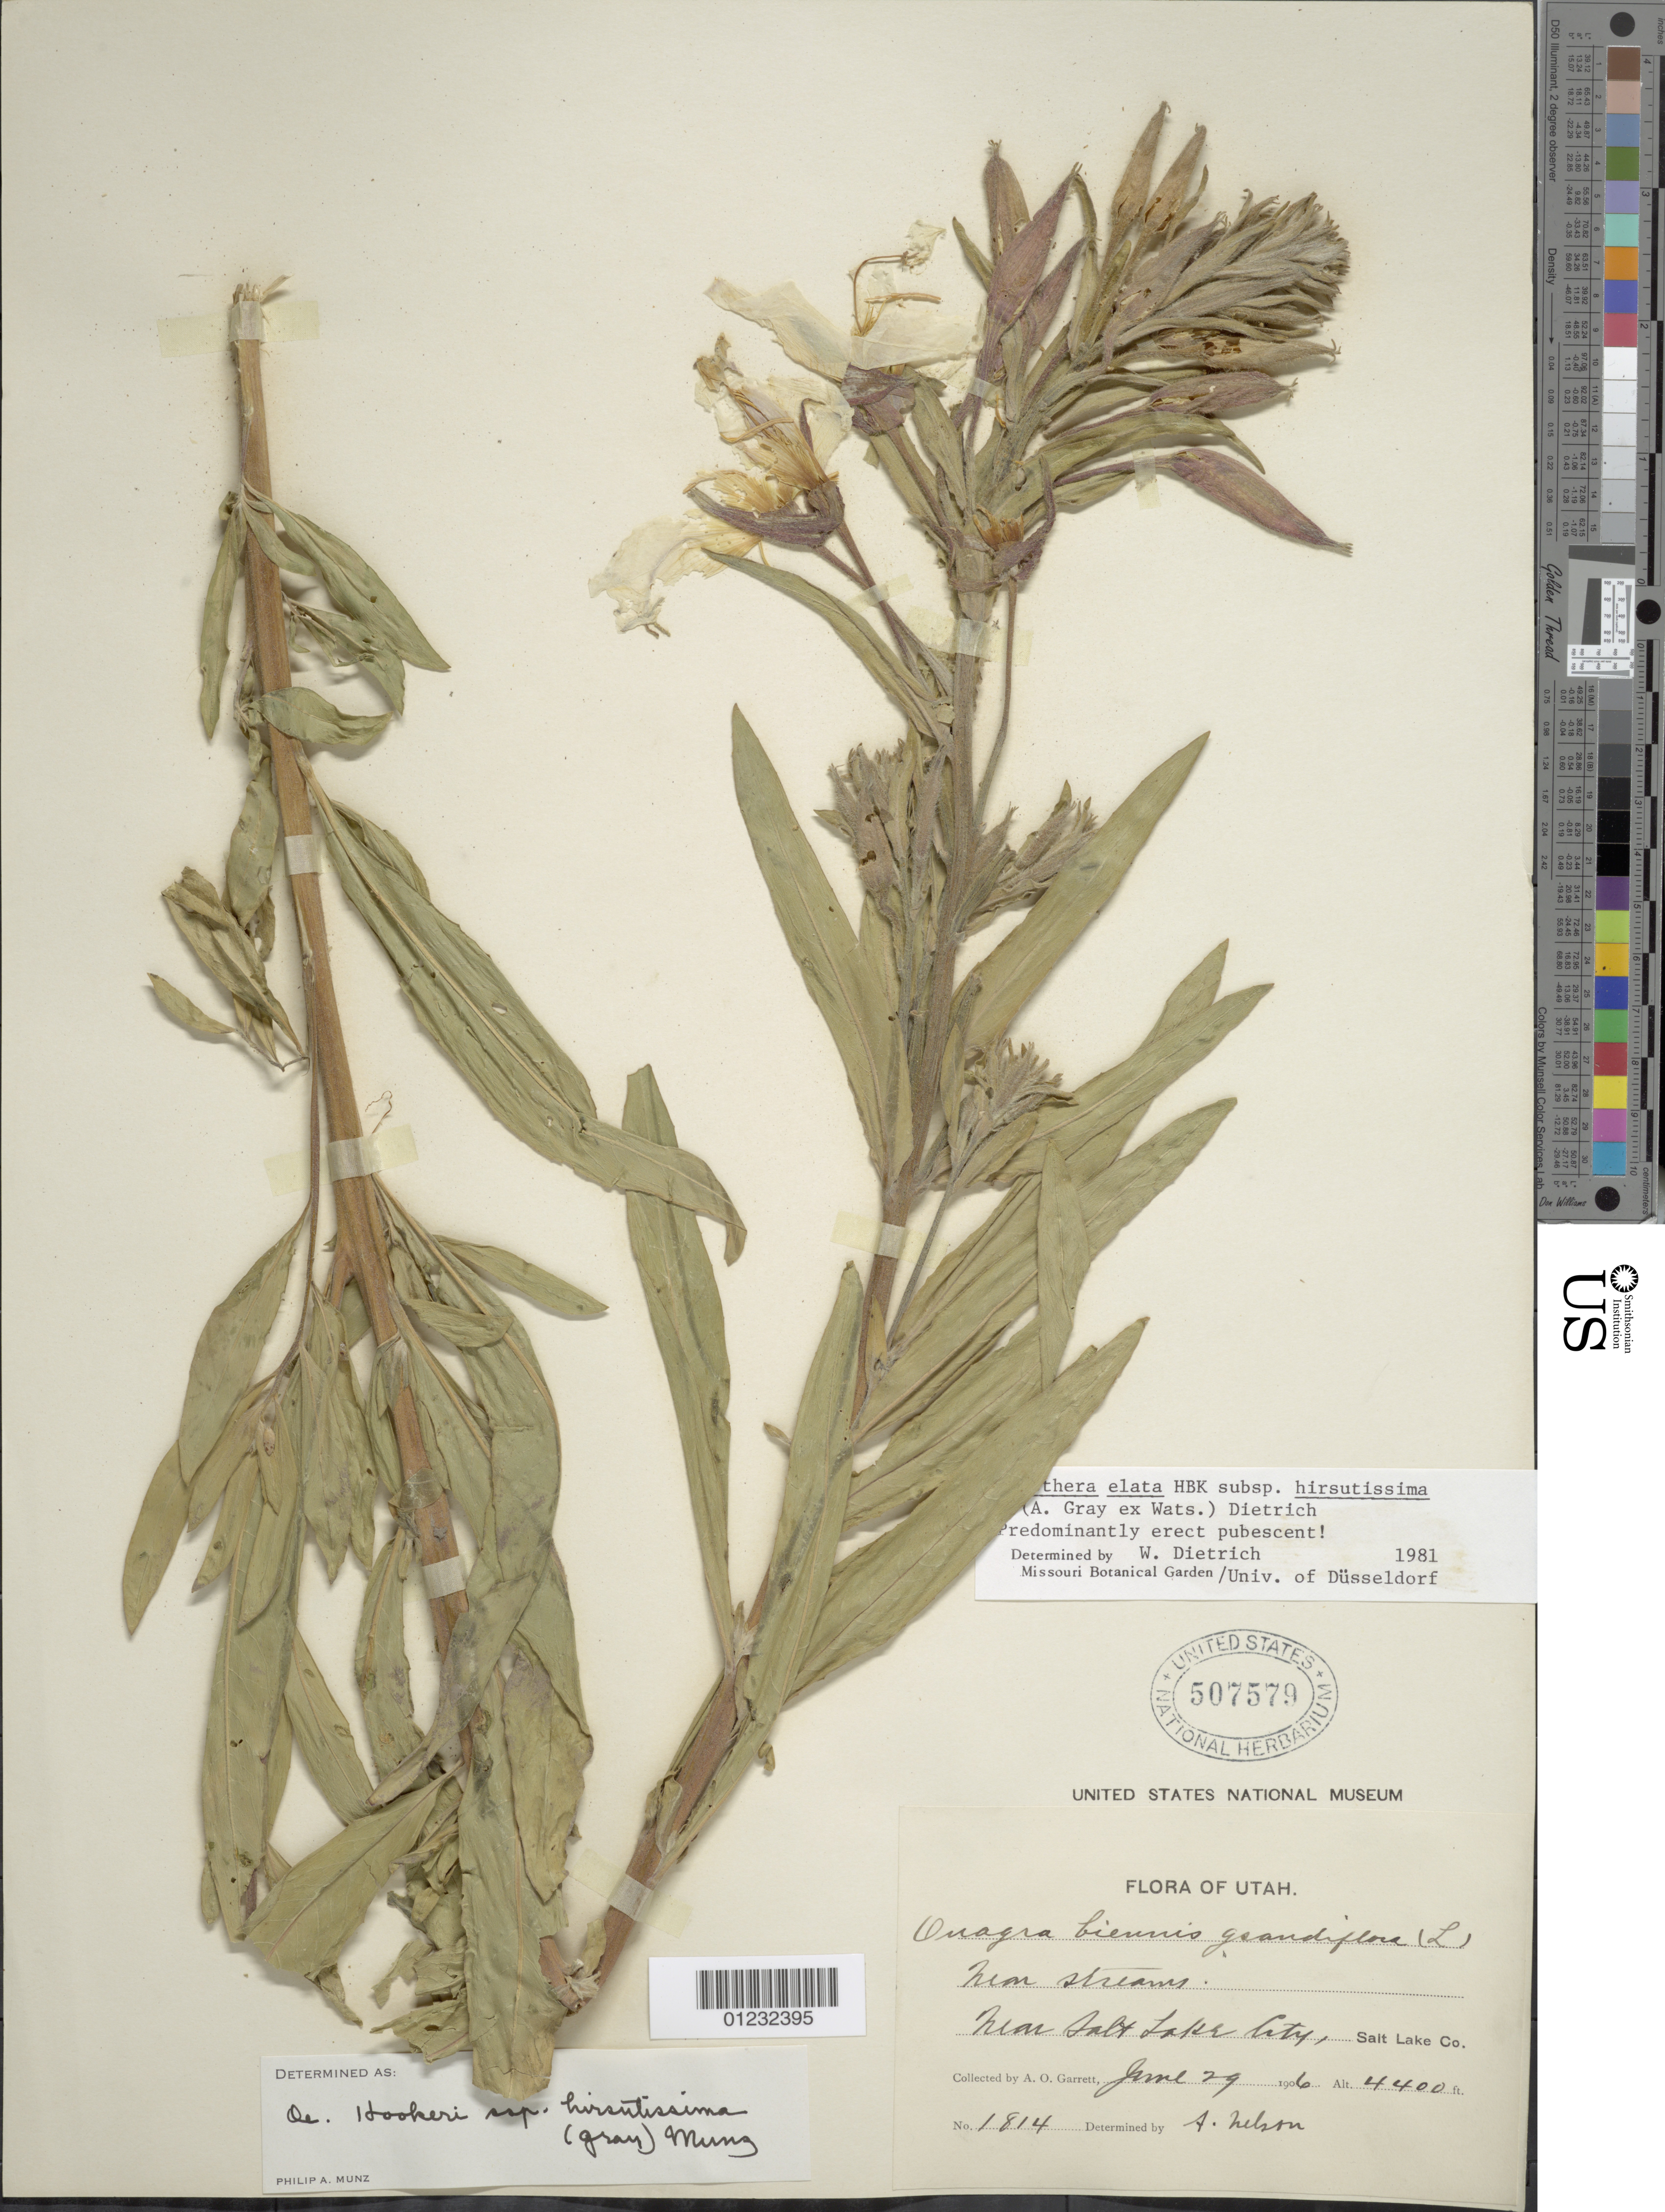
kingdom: Plantae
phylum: Tracheophyta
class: Magnoliopsida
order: Myrtales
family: Onagraceae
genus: Oenothera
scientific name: Oenothera elata subsp. hirsutissima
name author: (A. Gray ex S. Watson) W. Dietr.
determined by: Dietrich, W.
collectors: A. O. Garrett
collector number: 1814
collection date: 1906-06-29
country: United States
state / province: Utah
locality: Near Salt Lake City.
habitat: Near streams.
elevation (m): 1341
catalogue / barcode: US 507579